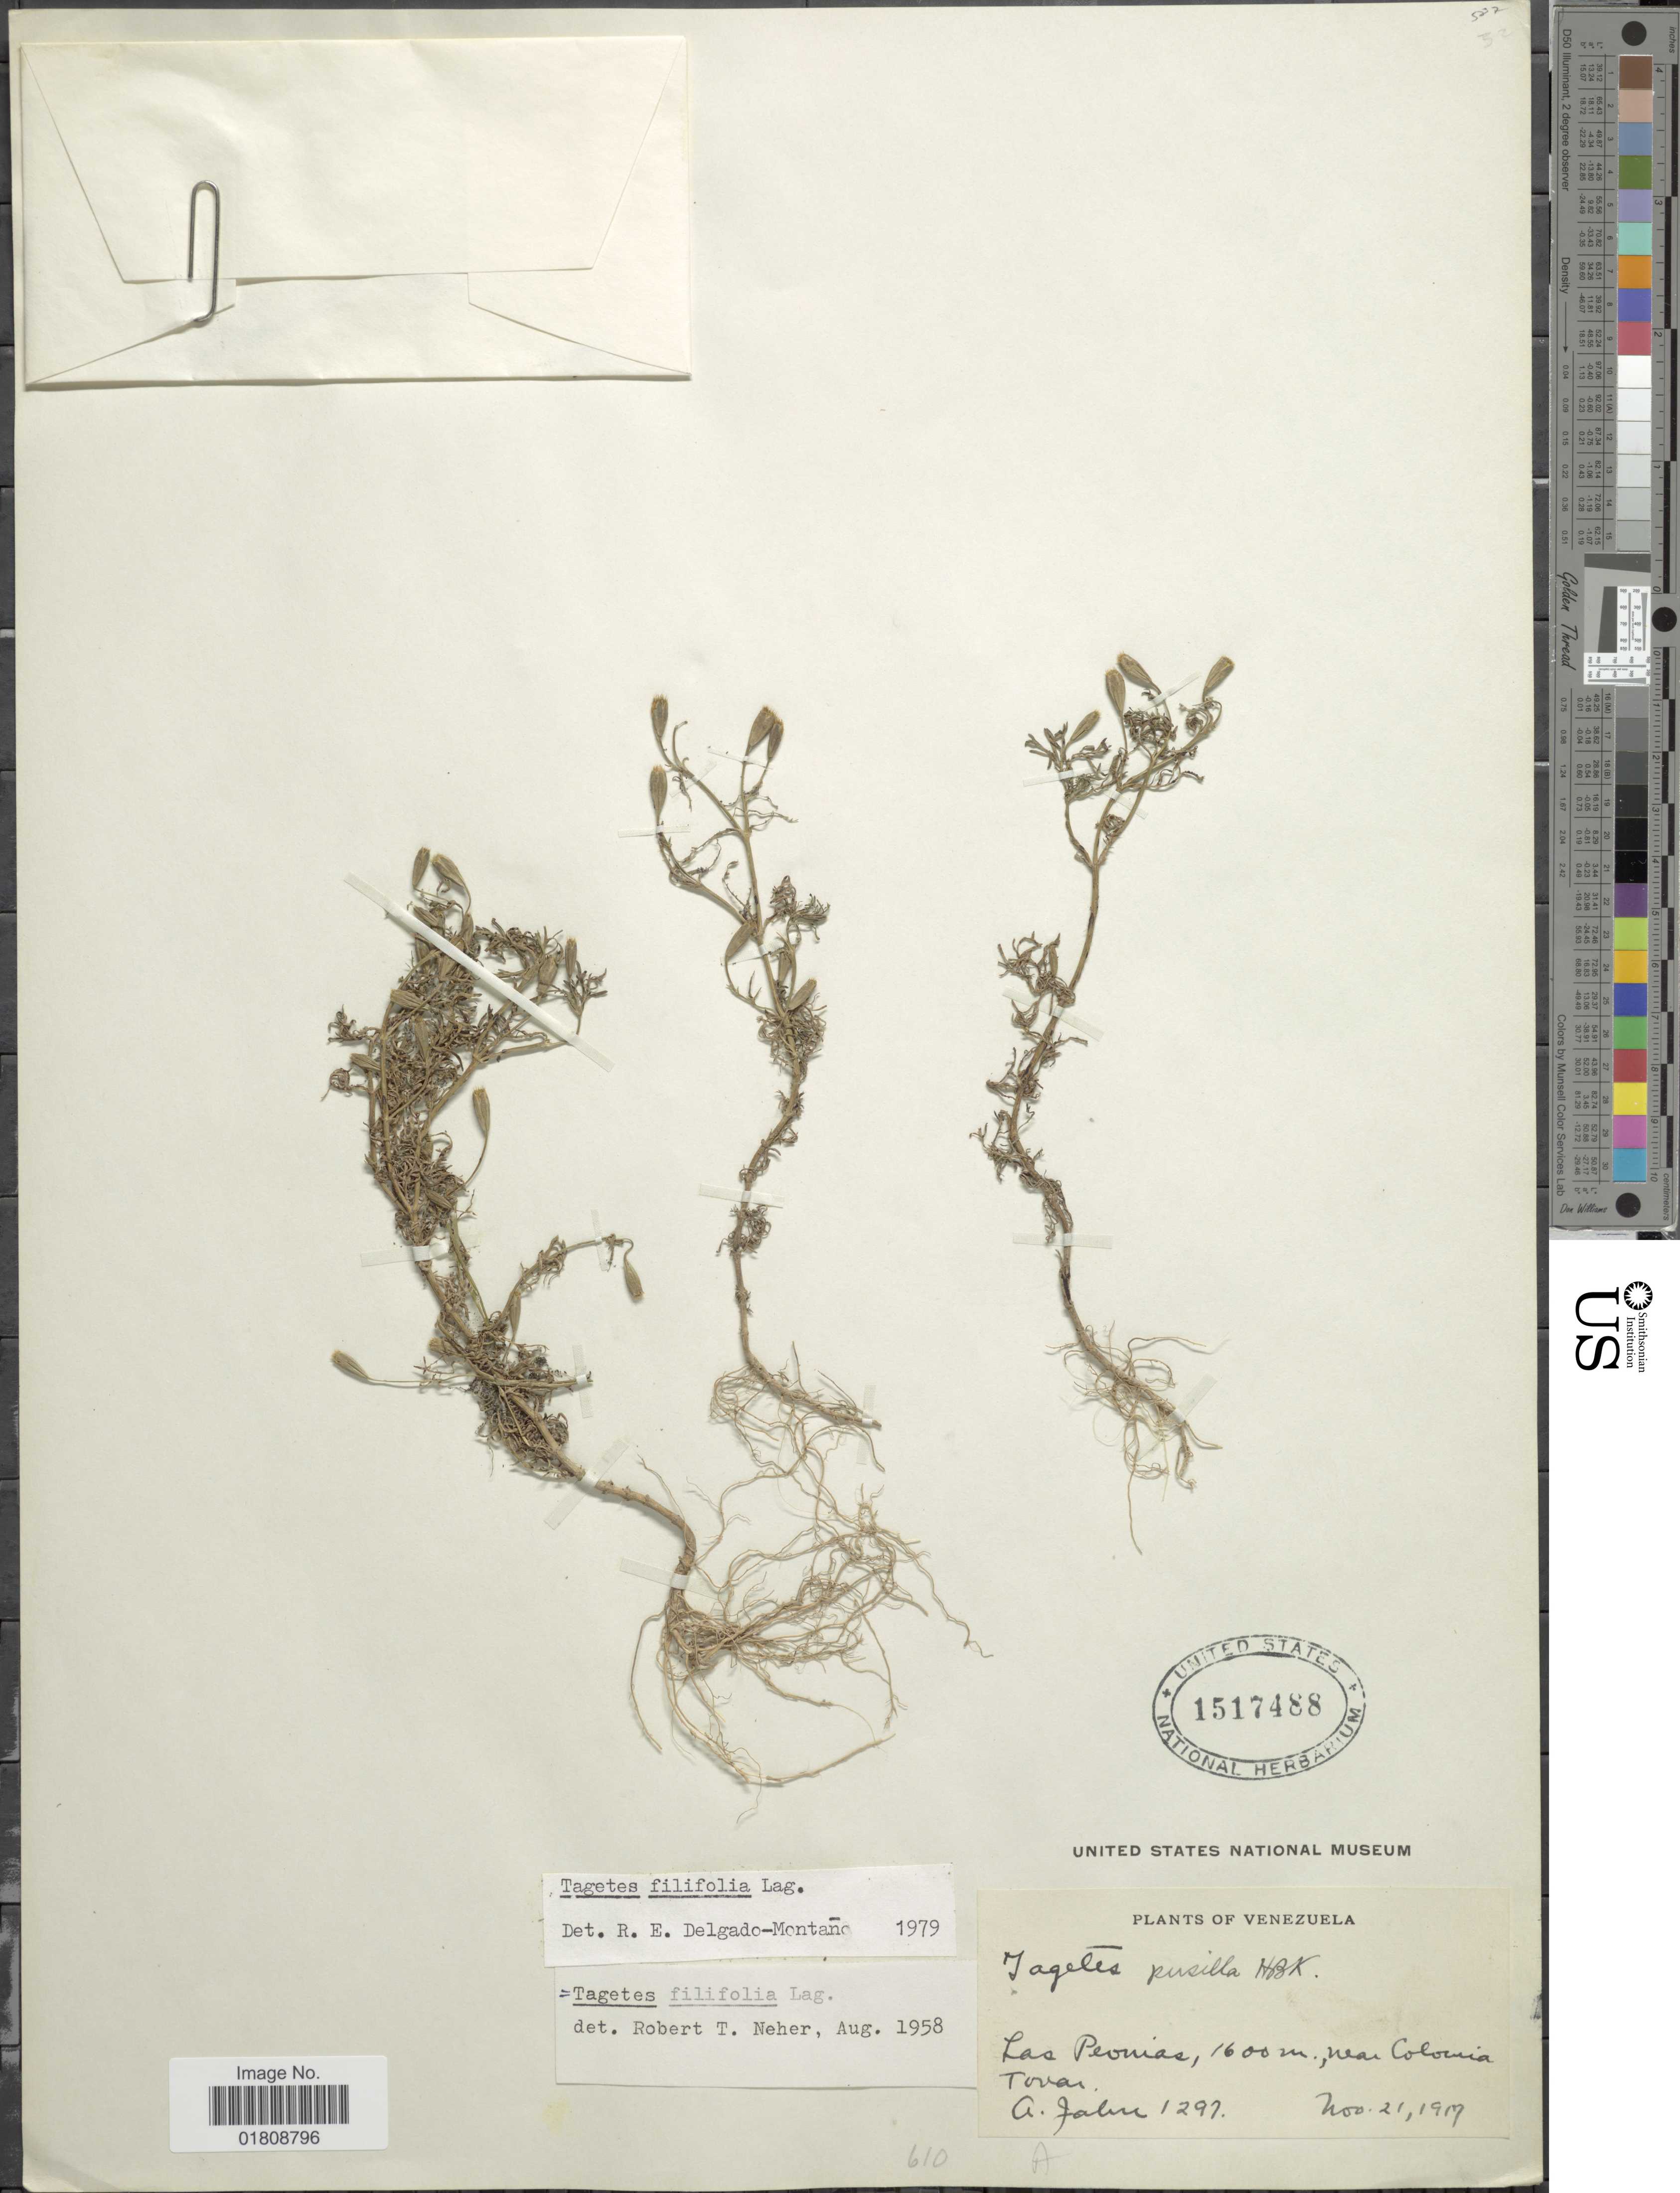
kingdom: Plantae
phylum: Tracheophyta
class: Magnoliopsida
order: Asterales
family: Asteraceae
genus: Tagetes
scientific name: Tagetes filifolia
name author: Lag.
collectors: A. Jahn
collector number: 1297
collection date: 1917-11-21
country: Venezuela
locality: Las Plomas, near Colonia Tovar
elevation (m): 1600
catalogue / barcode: US 1517488